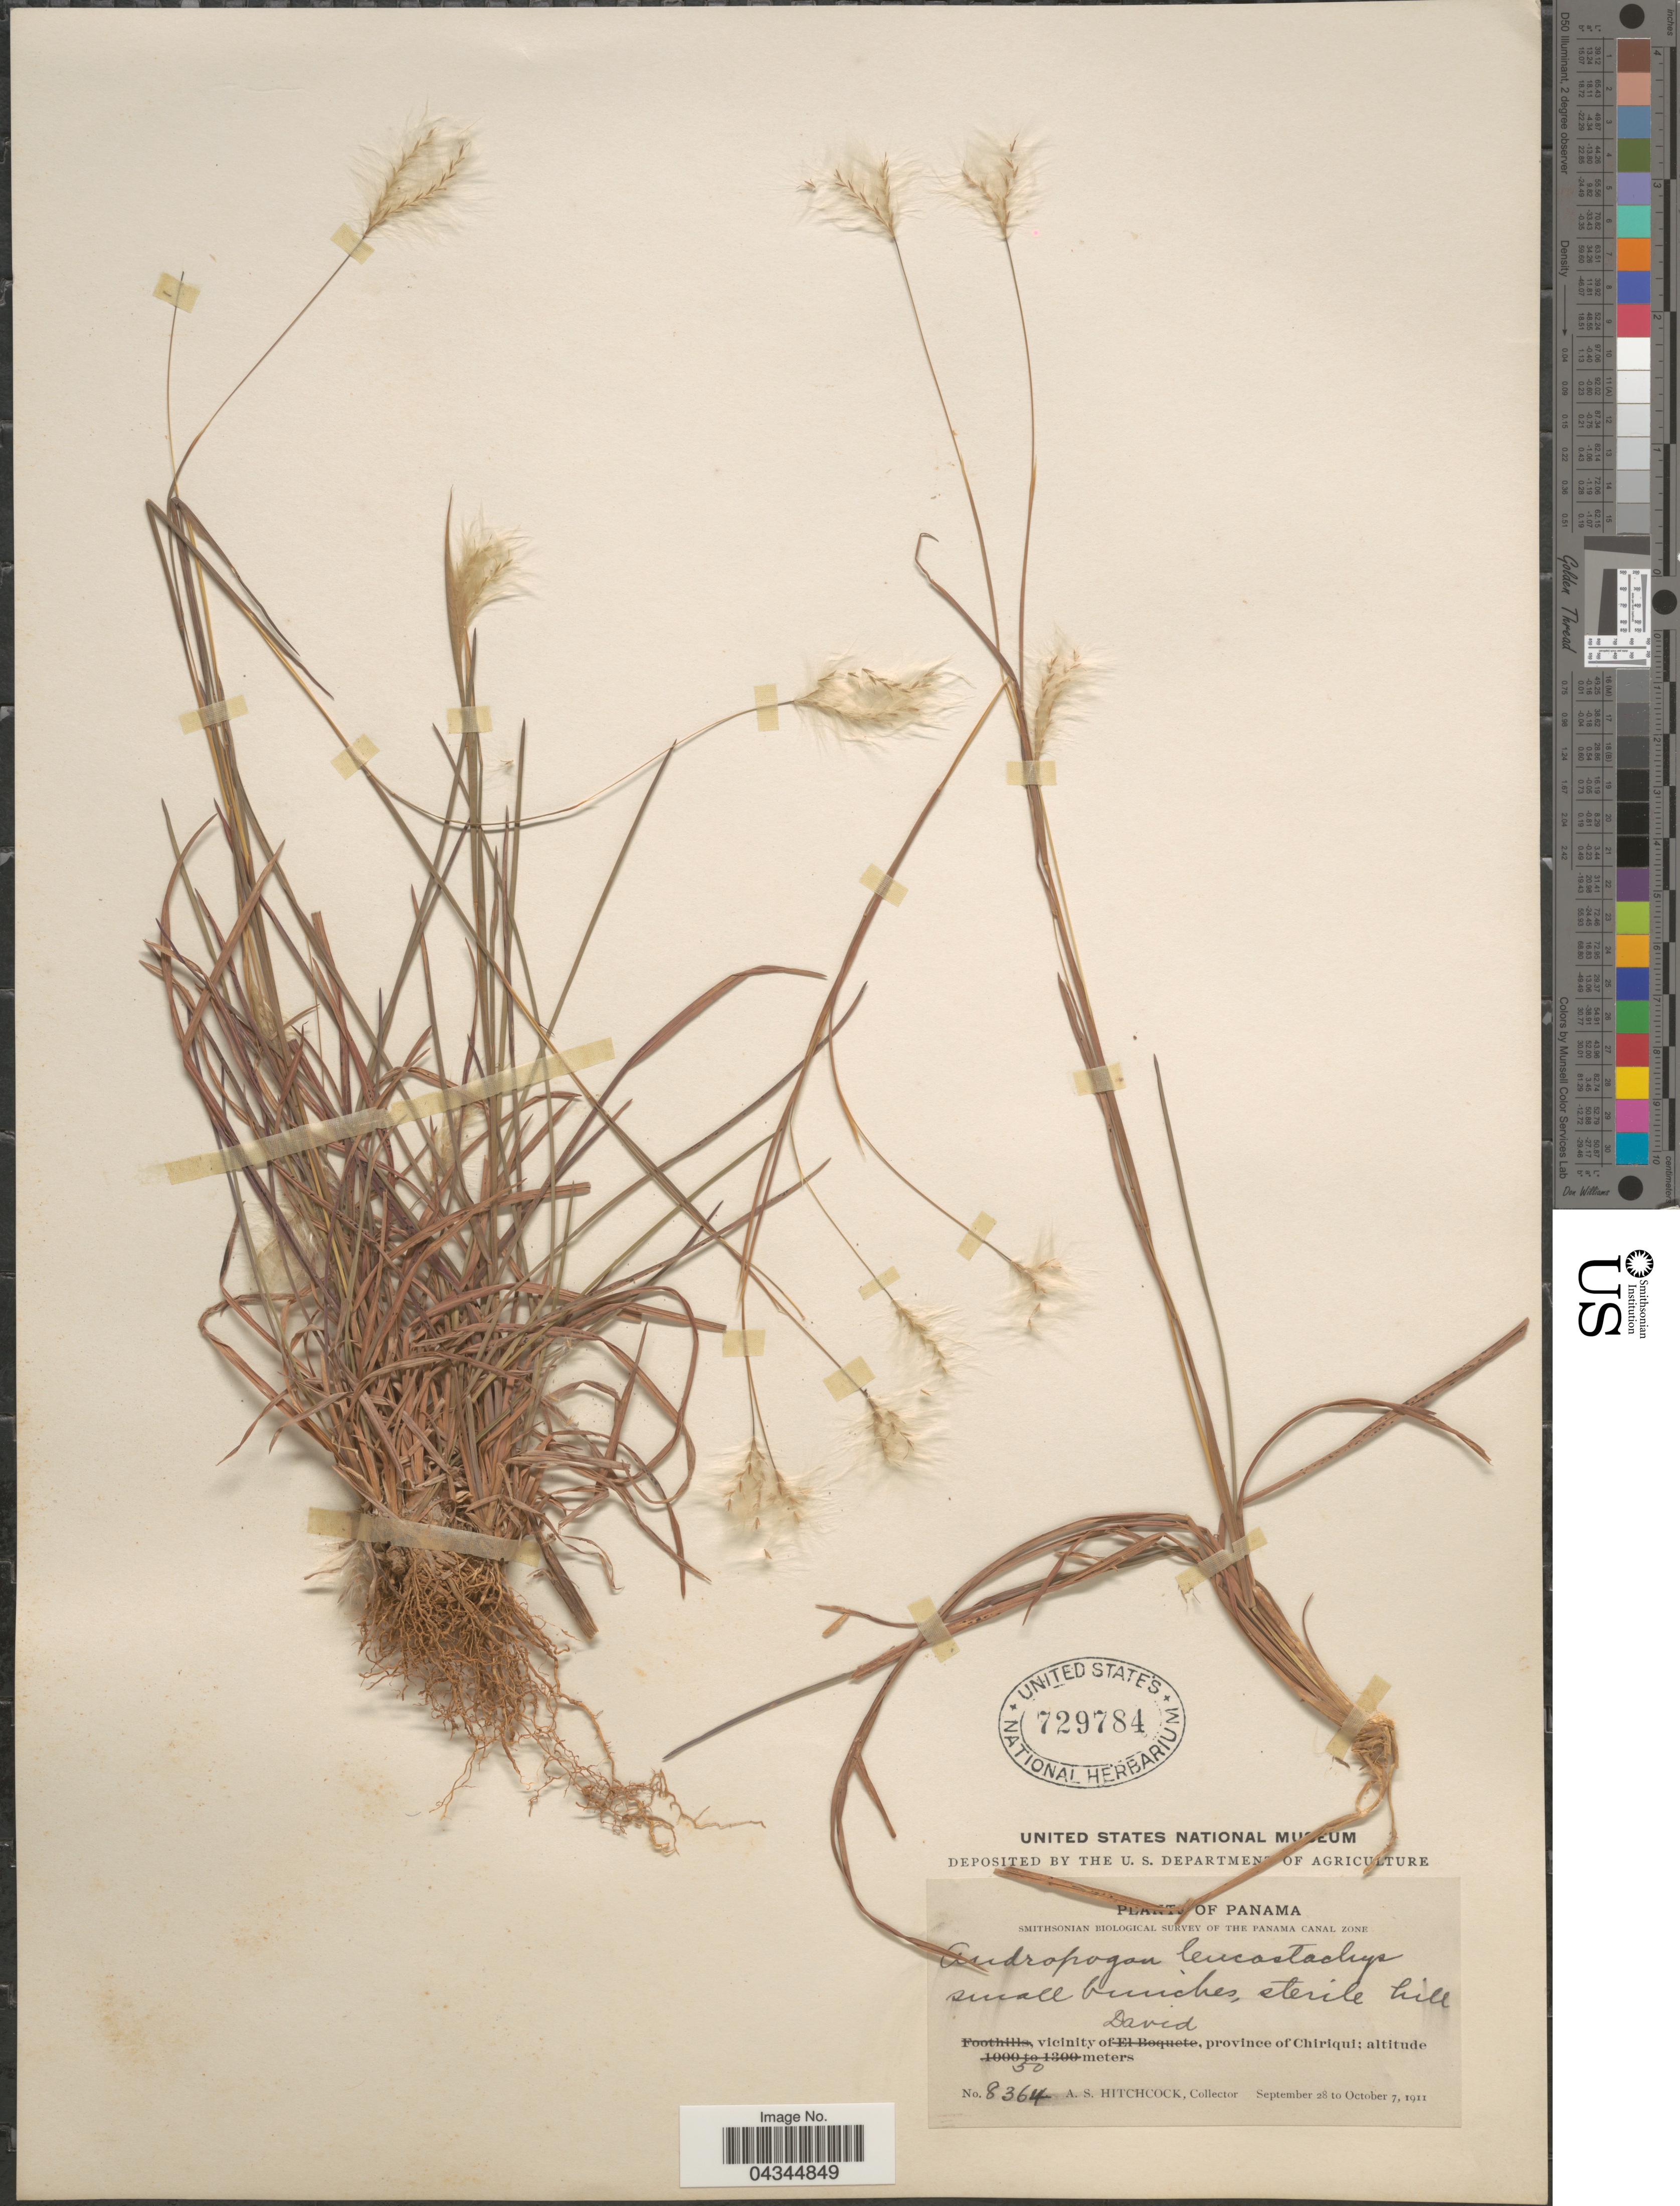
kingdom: Plantae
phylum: Tracheophyta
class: Liliopsida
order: Poales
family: Poaceae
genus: Andropogon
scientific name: Andropogon leucostachyus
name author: Kunth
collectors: A. S. Hitchcock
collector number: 8364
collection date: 1911-09-28/1911-10-07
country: Panama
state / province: Chiriqui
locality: Smithsonian Biological Survey of the Panama Canal Zone. Vicinity of David.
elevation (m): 50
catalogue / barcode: US 729784